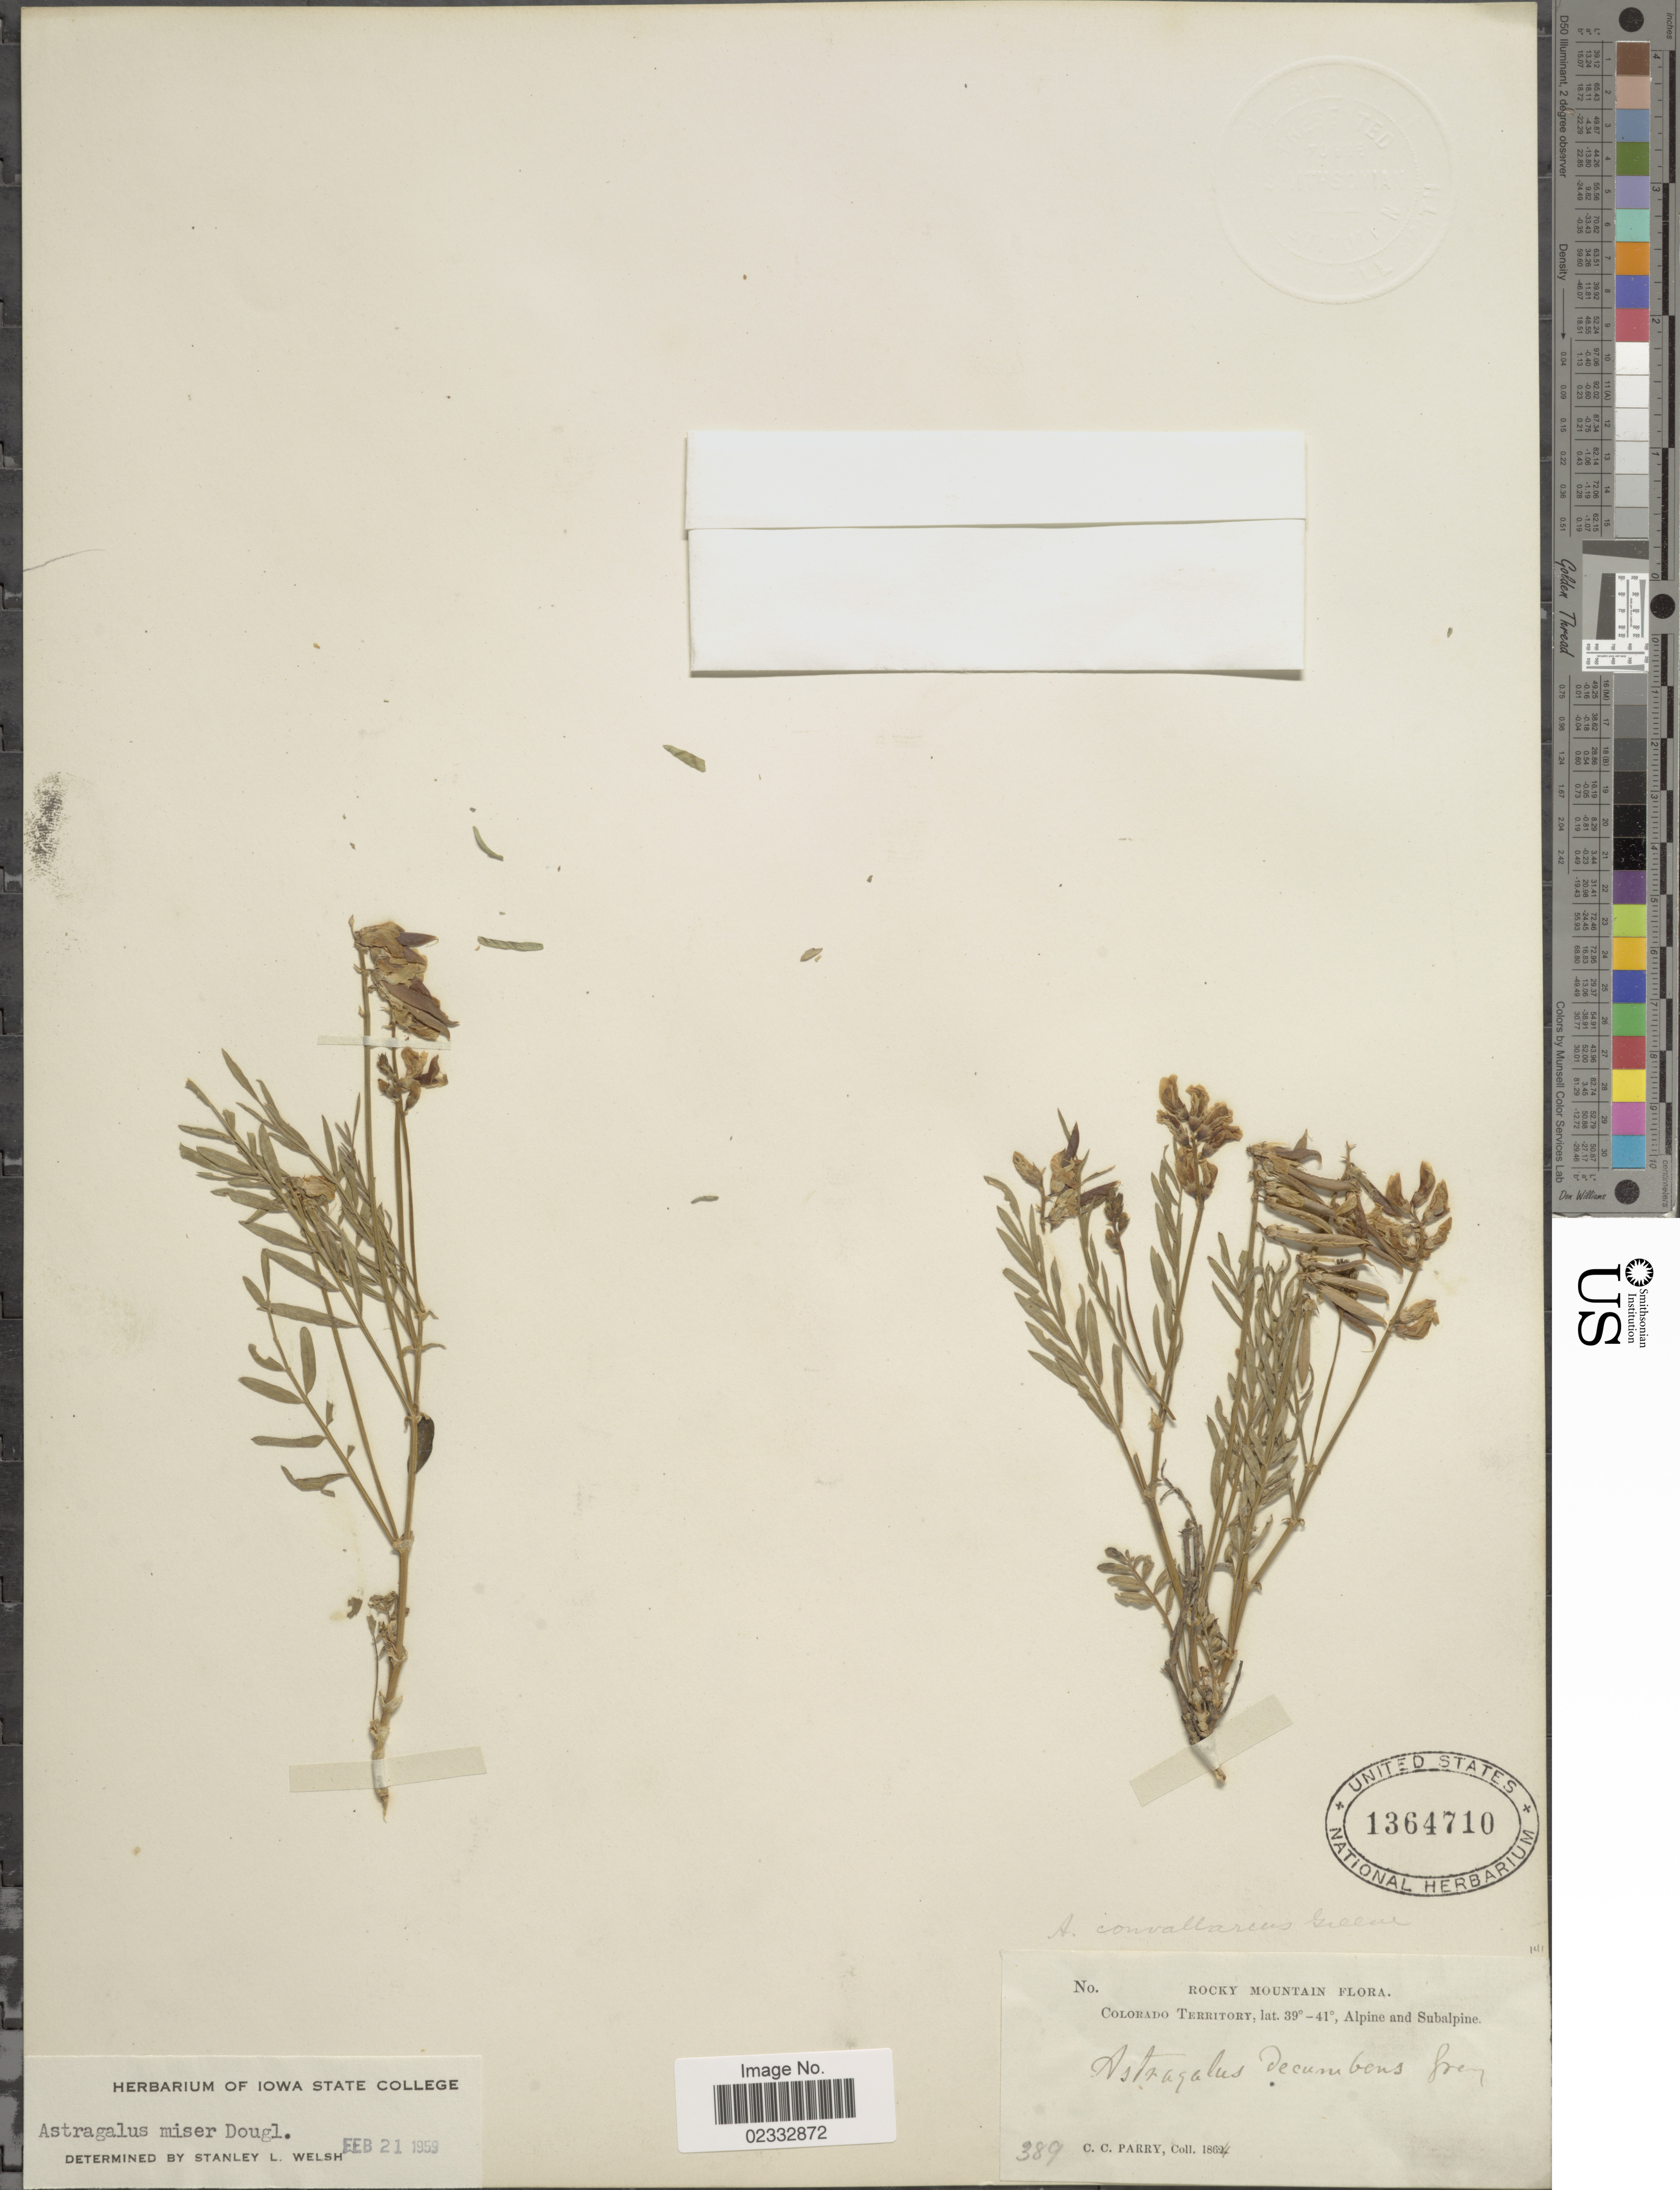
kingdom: Plantae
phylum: Tracheophyta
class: Magnoliopsida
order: Fabales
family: Fabaceae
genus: Astragalus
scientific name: Astragalus miser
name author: Douglas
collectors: C. C. Parry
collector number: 389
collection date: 1864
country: United States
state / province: Colorado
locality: Rocky Mountain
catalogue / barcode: US 1364710